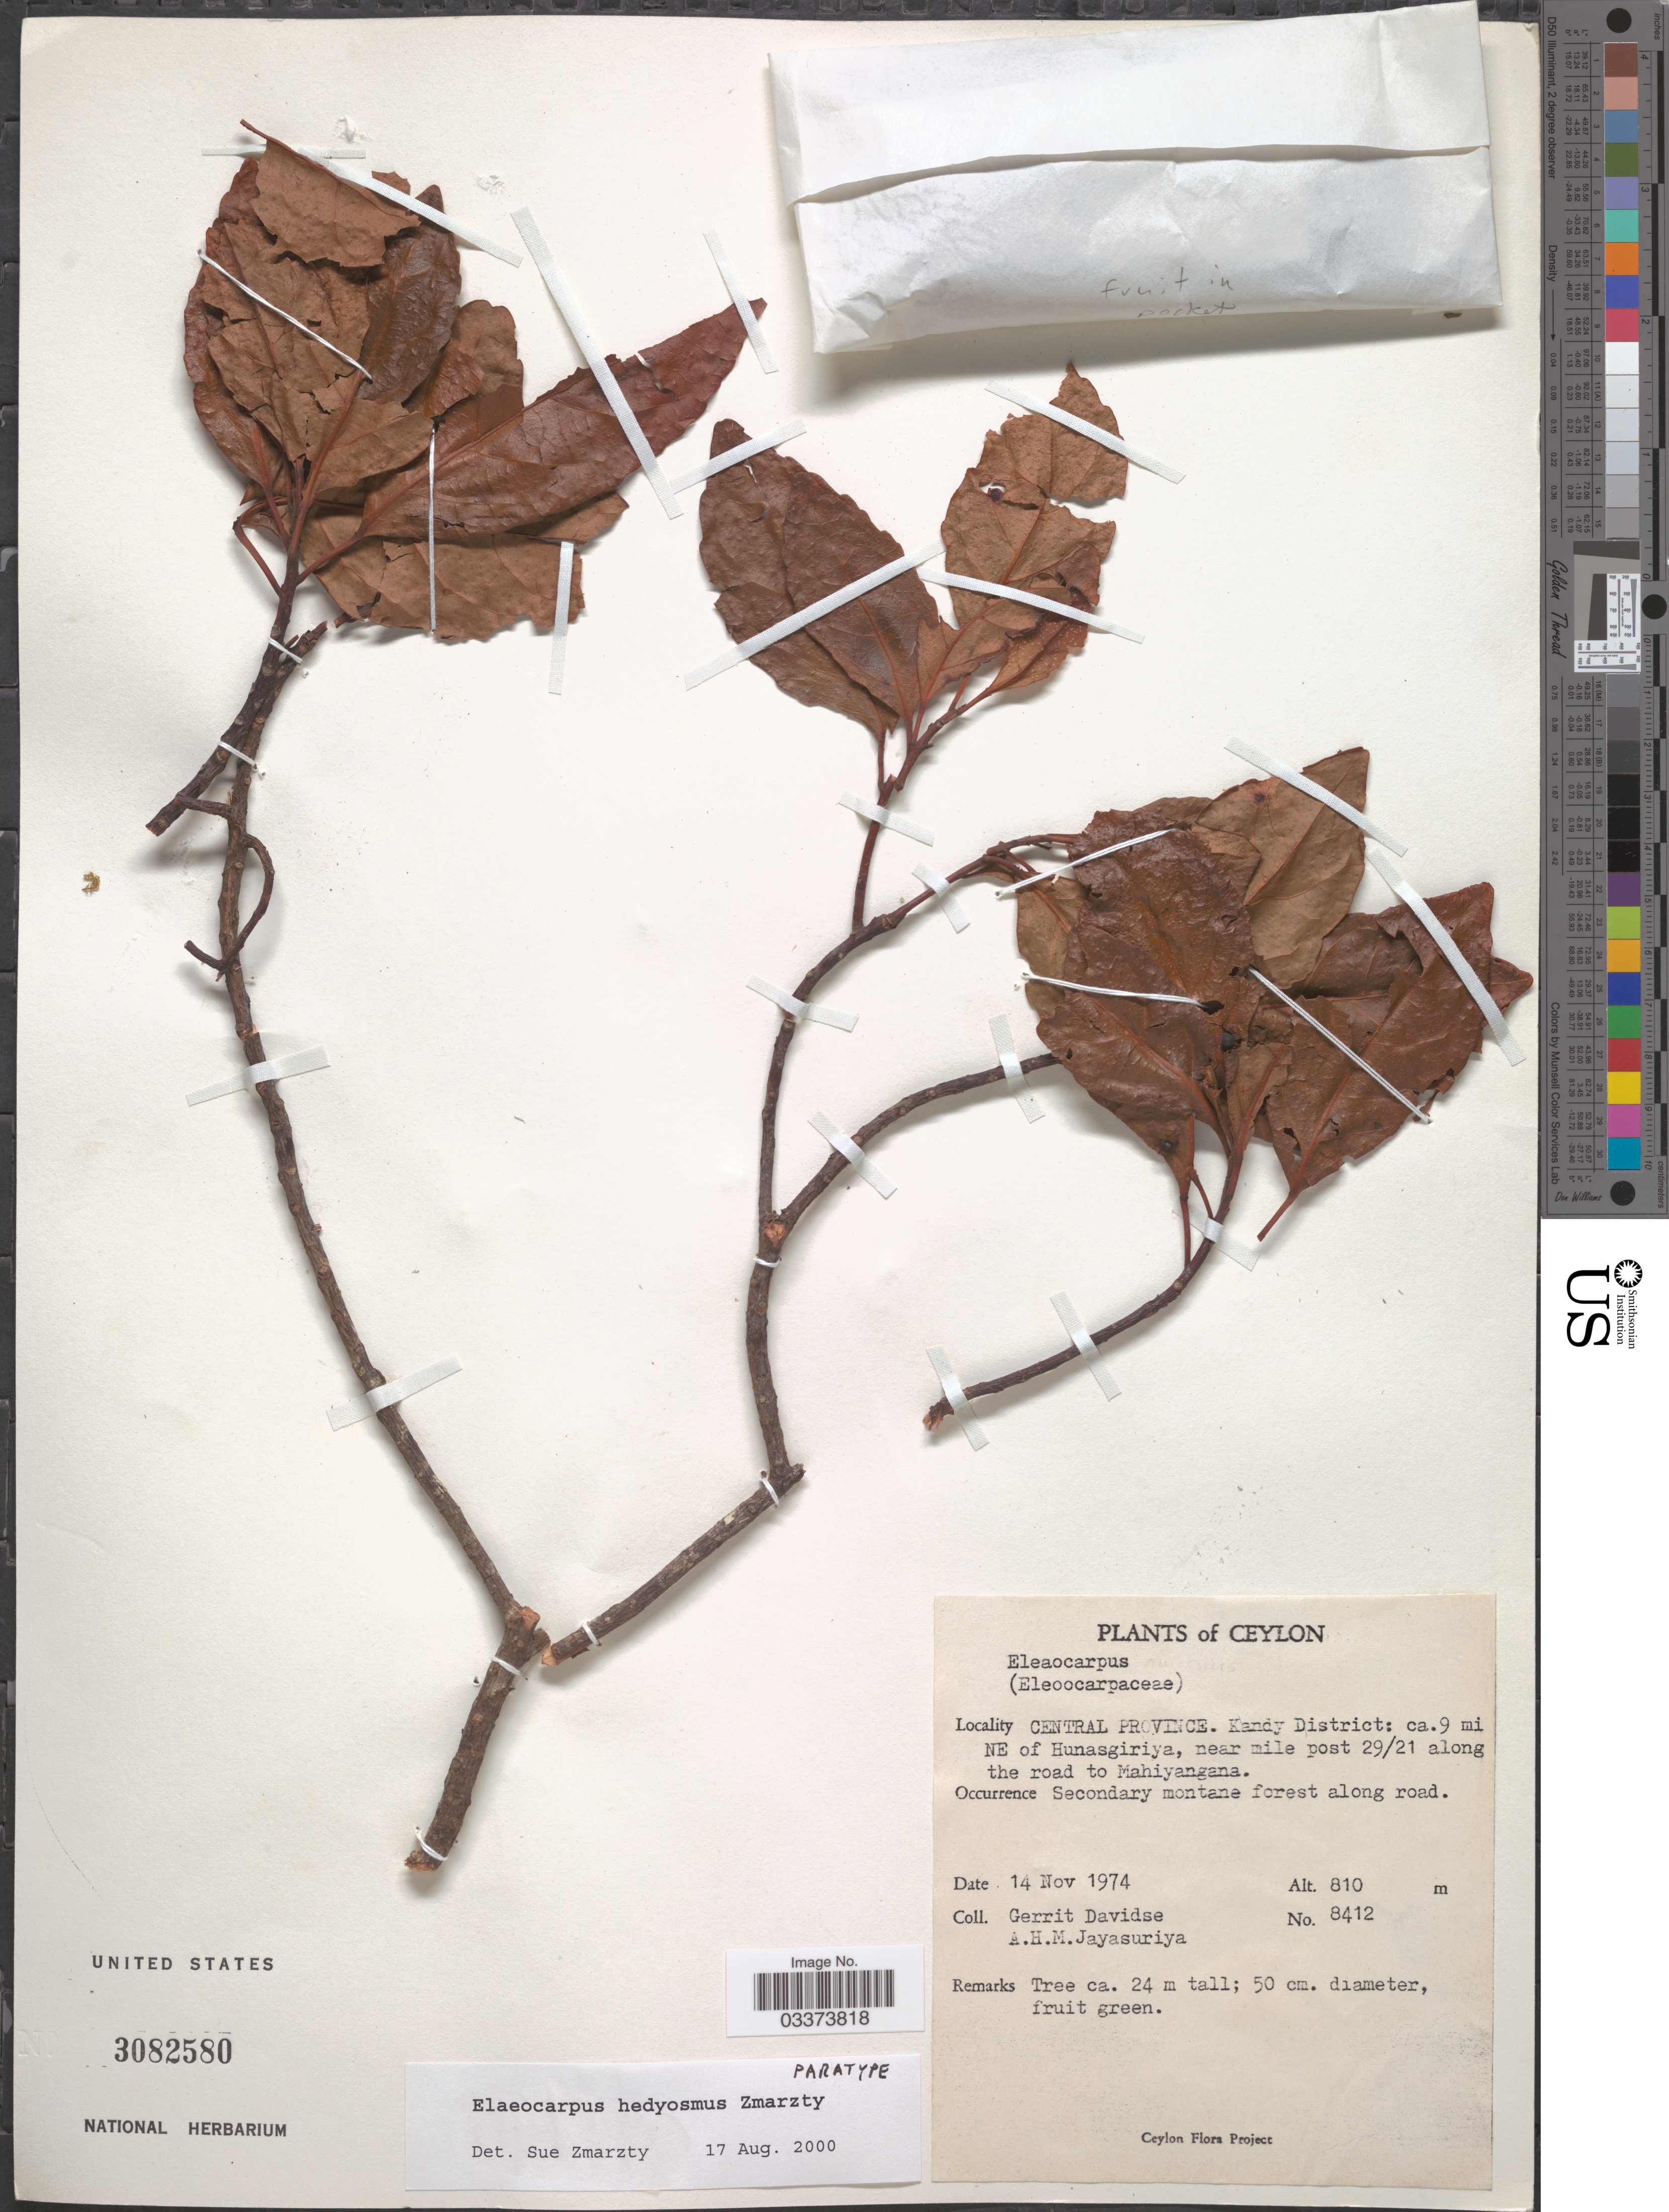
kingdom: Plantae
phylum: Tracheophyta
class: Magnoliopsida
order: Oxalidales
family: Elaeocarpaceae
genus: Elaeocarpus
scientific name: Elaeocarpus hedyosmus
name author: Zmarzty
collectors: G. Davidse & A. H. Jayasuriya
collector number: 8412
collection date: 1974-11-14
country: Sri Lanka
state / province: Central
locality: Ceylon. Kandy District: ca. 9 mi NE of Hunasgiriya, near mile post 29/21 along the road to Mahiyangana.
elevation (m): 810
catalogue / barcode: US 3082580